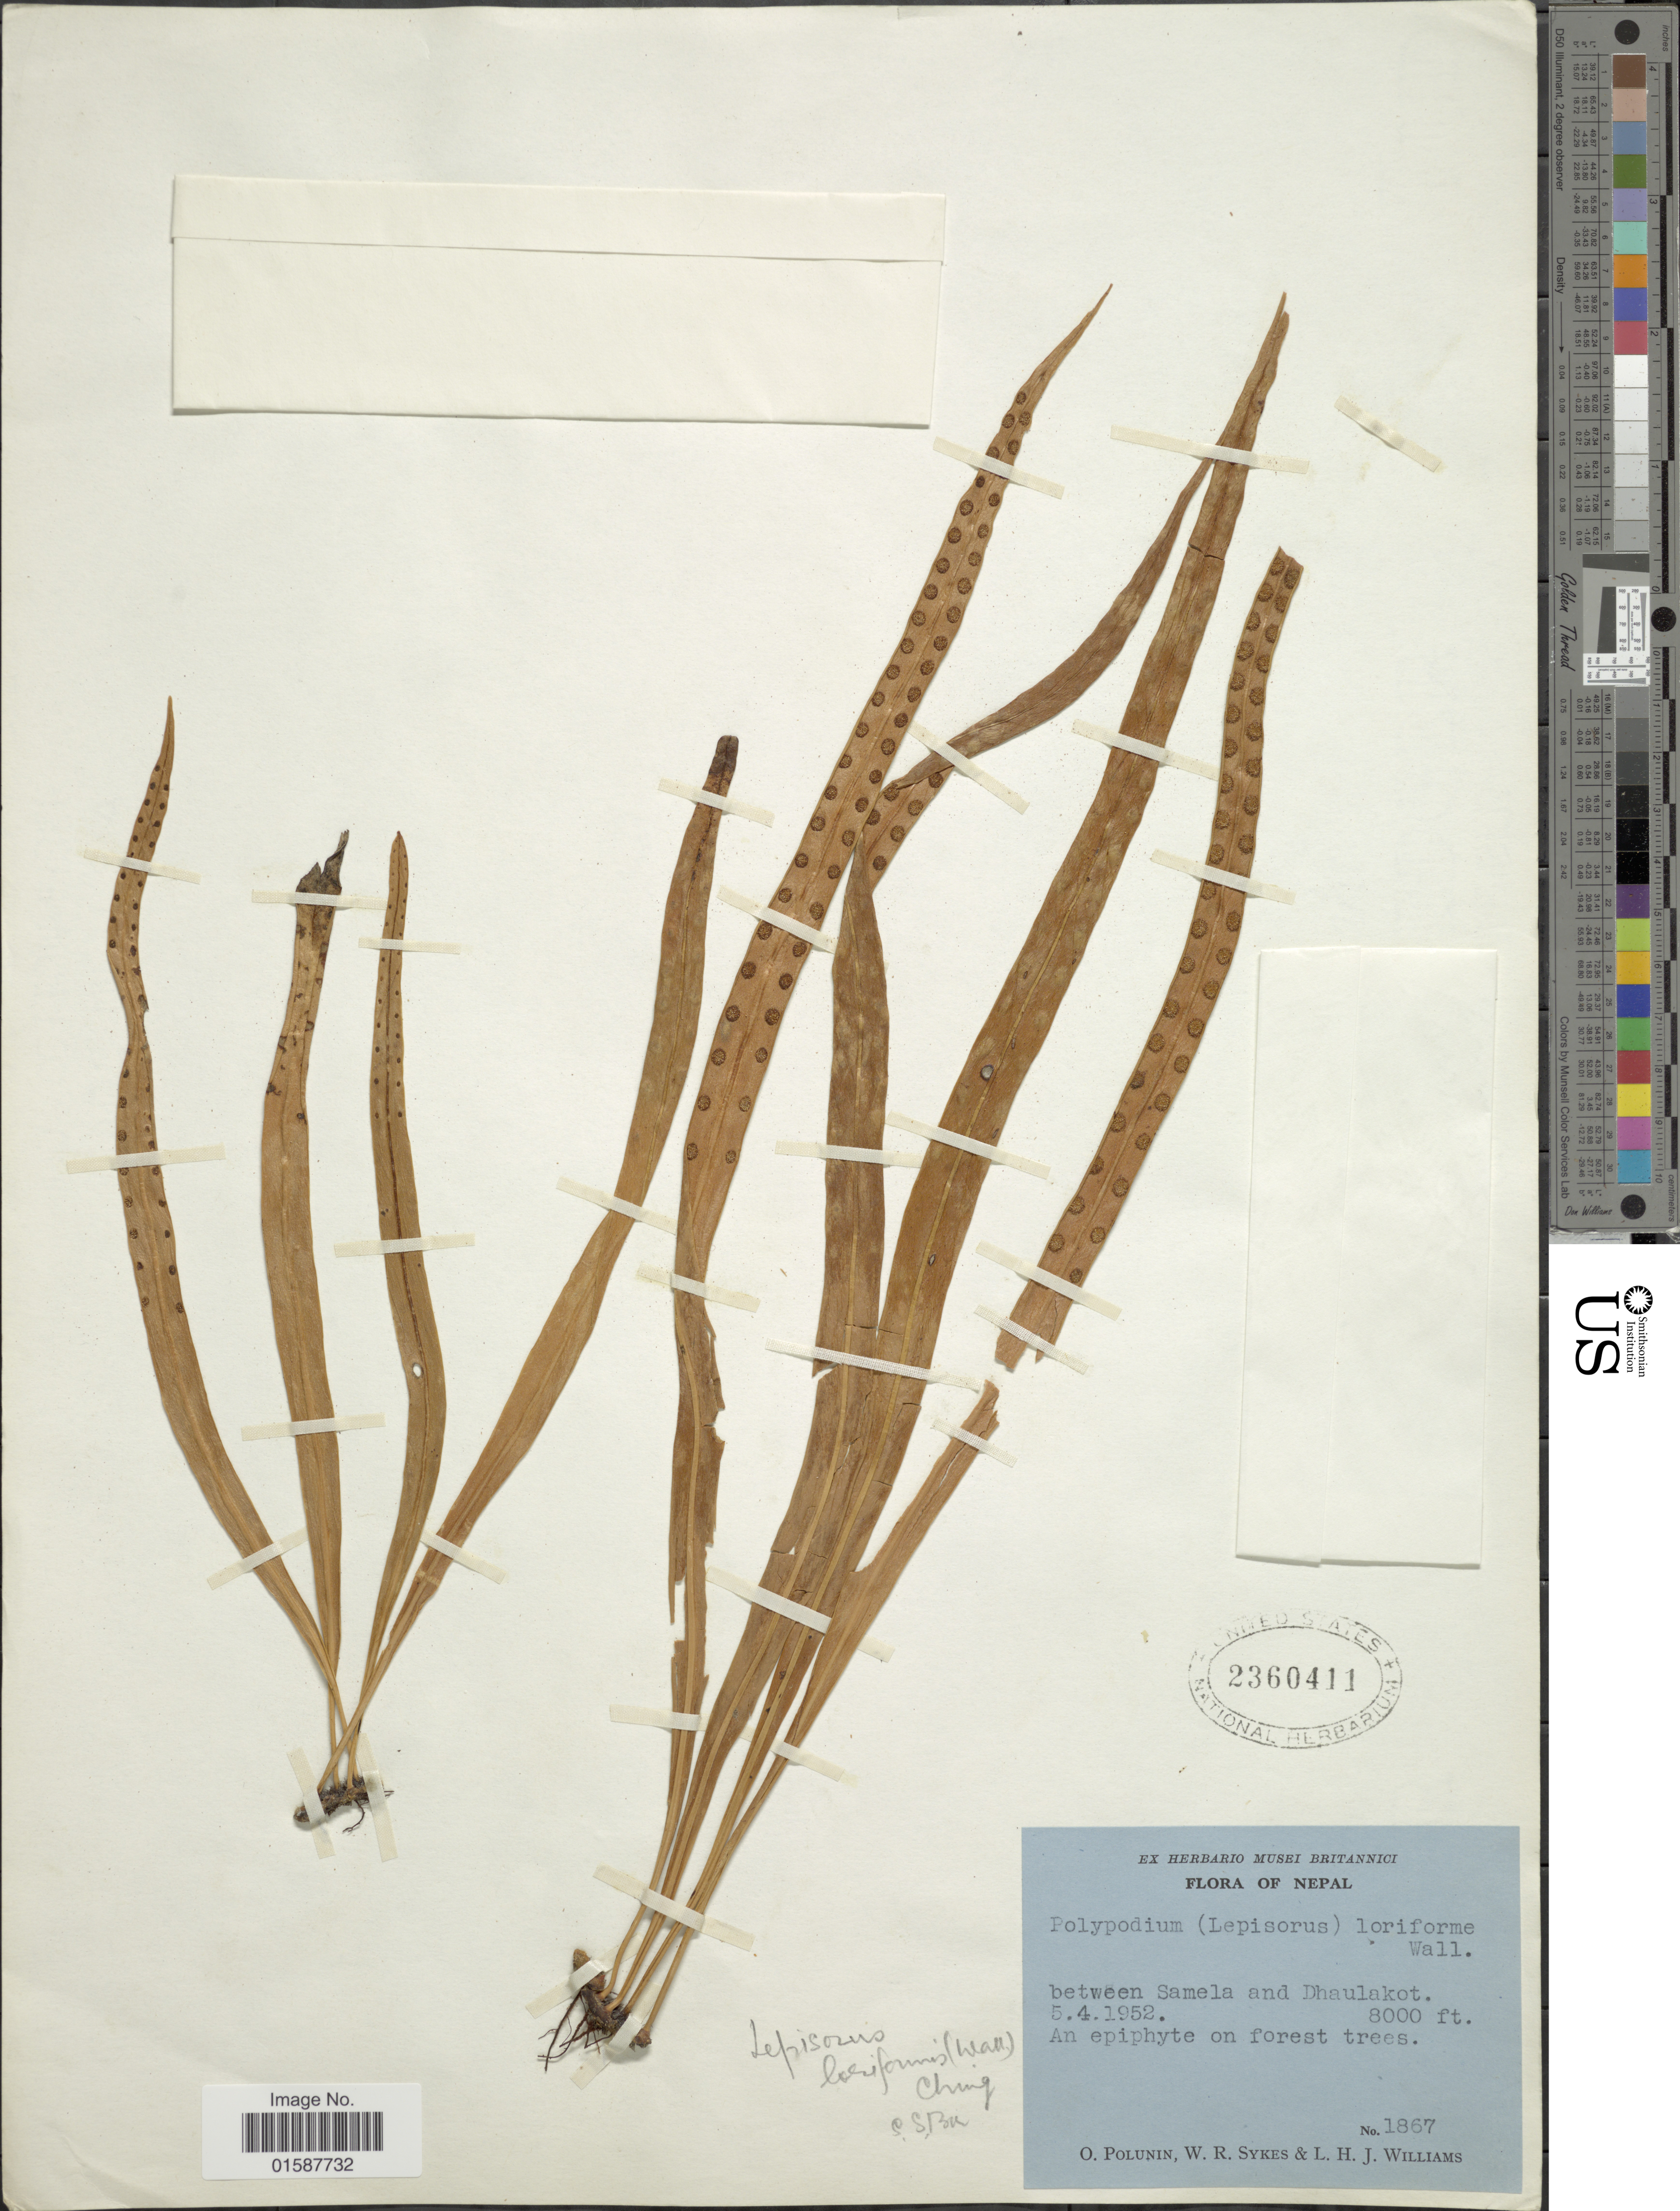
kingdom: Plantae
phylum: Tracheophyta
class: Polypodiopsida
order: Polypodiales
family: Polypodiaceae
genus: Lepisorus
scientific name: Lepisorus loriformis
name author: (Wall. ex Mett.) Ching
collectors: O. V. Polunin, W. R. Sykes & L. H. J. Williams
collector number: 1867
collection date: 1952-04-05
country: Nepal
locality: Between Samela and Dhaulakot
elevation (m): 2438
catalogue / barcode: US 2360411